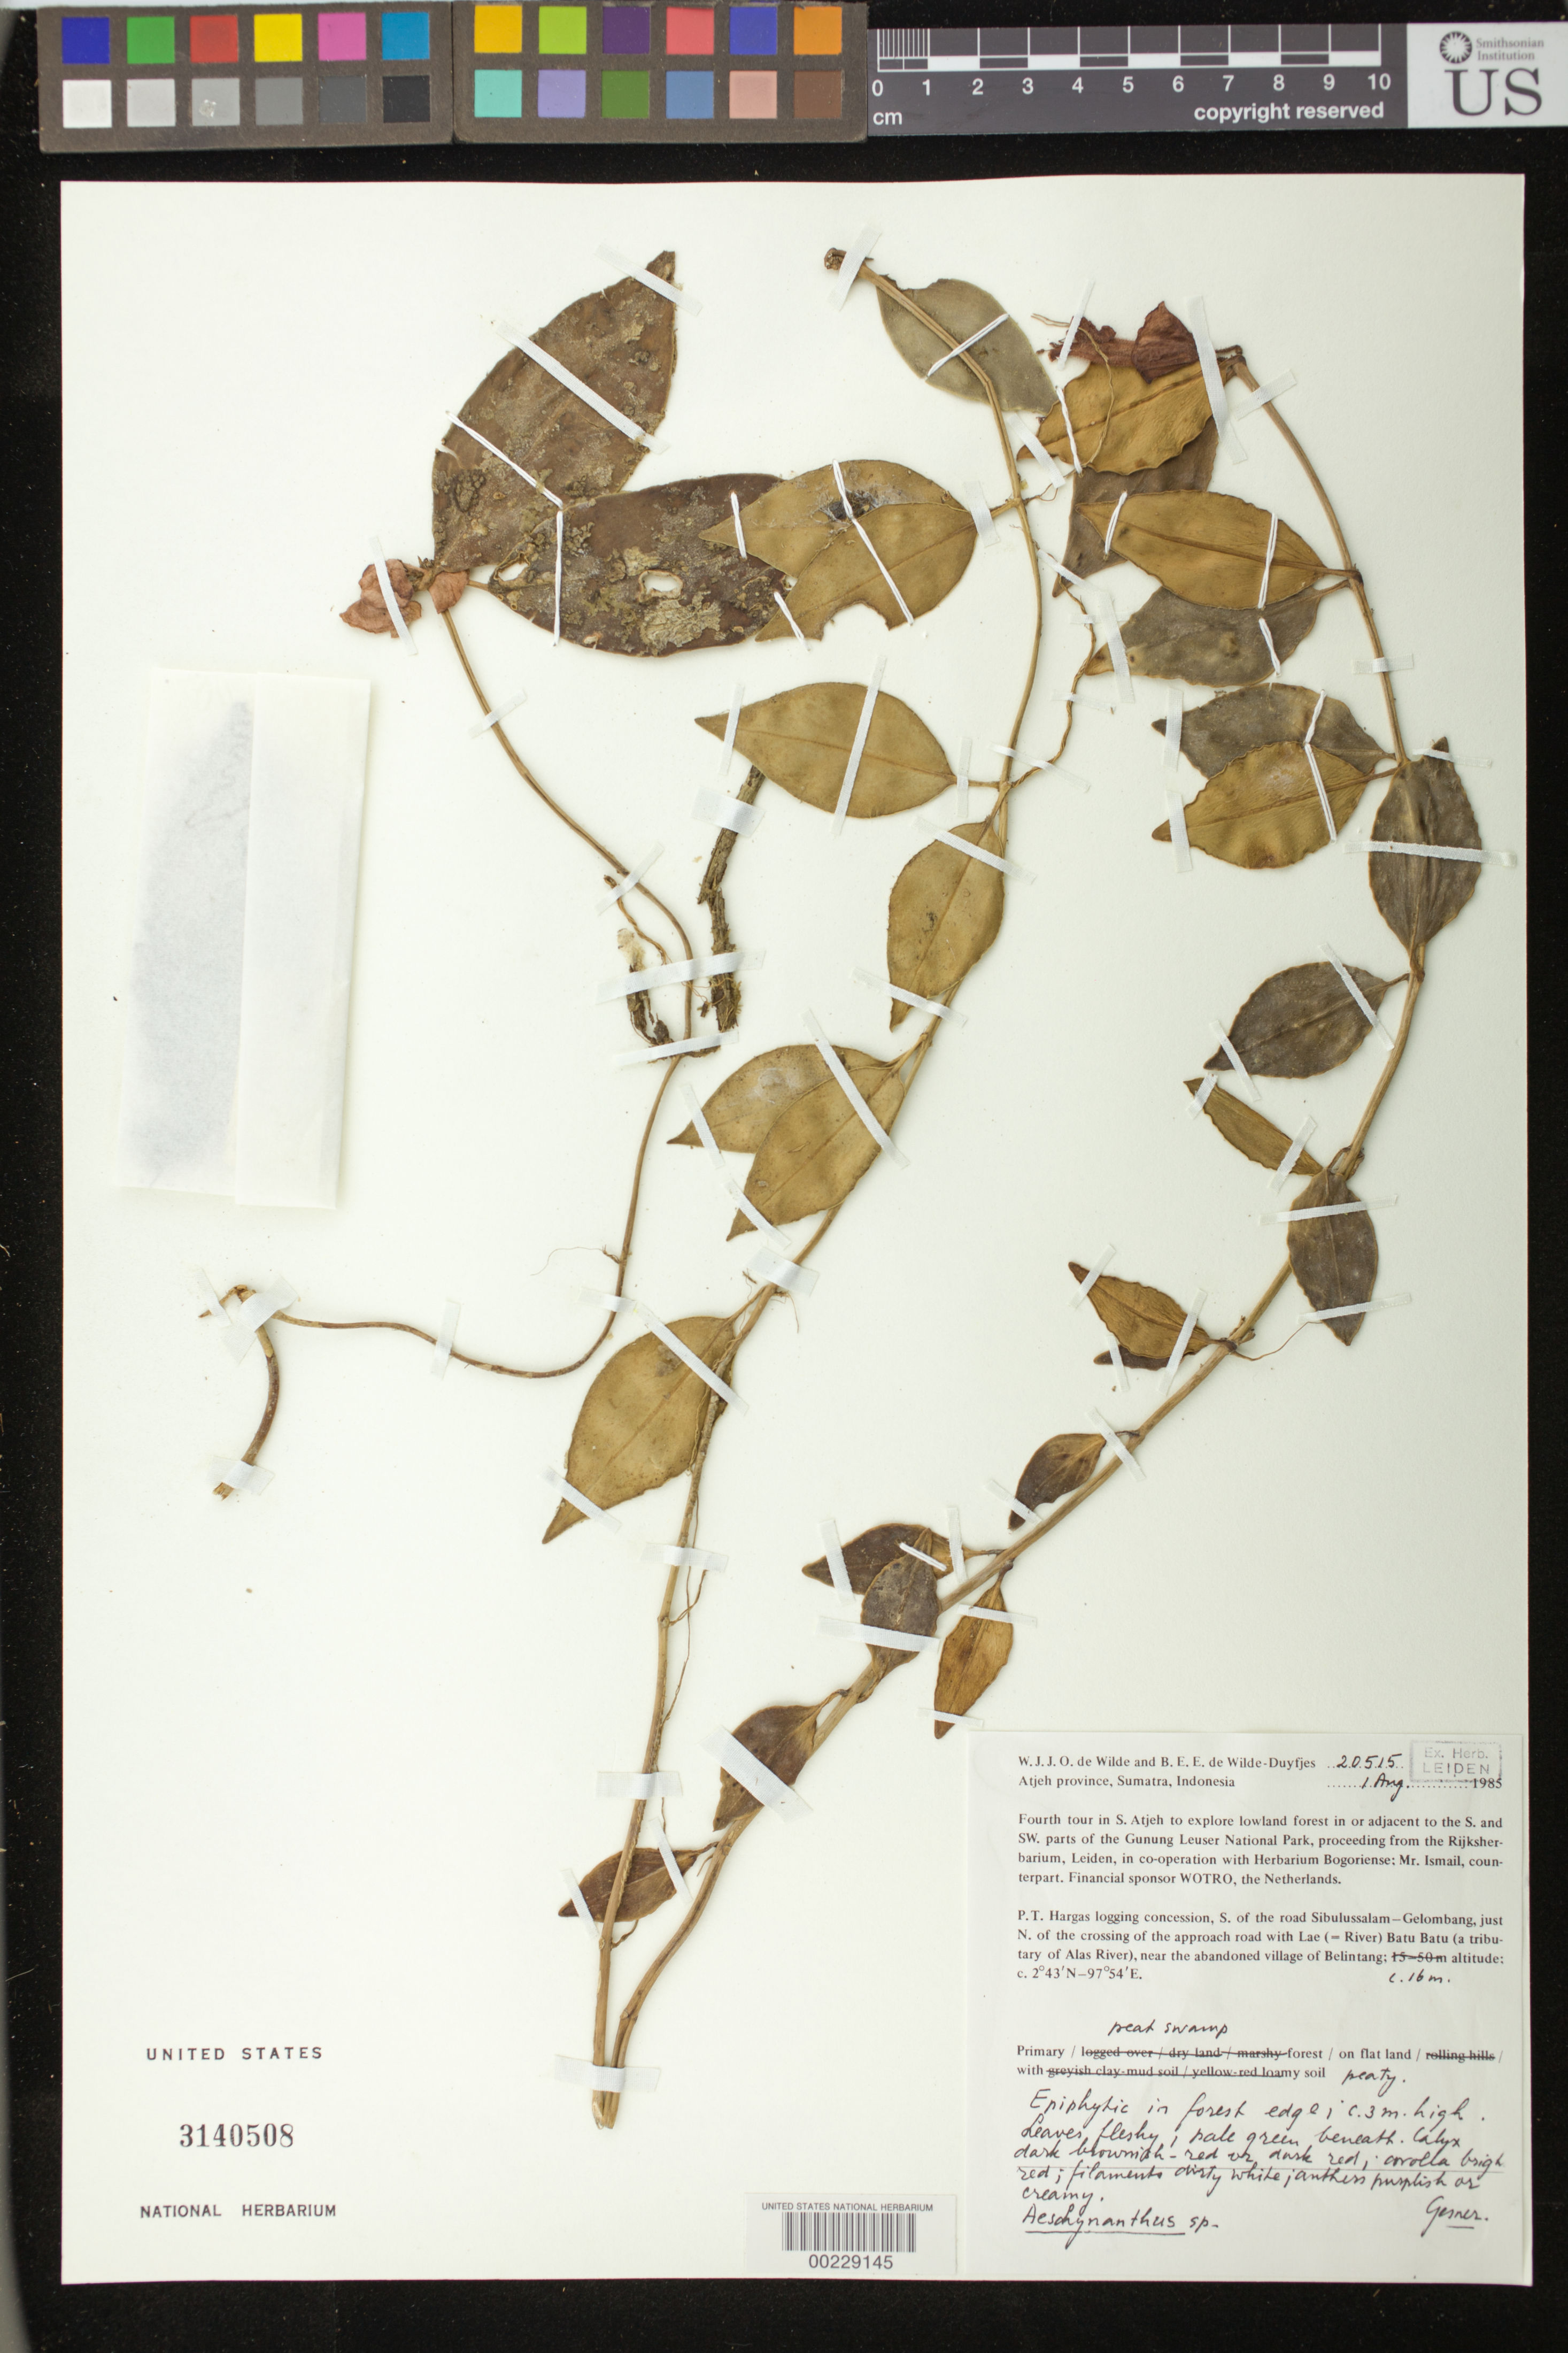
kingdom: Plantae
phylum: Tracheophyta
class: Magnoliopsida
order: Lamiales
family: Gesneriaceae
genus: Aeschynanthus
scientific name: Aeschynanthus sp.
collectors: W. J. de Wilde & B. E. de Wilde-Duyfjes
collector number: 20515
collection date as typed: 01 Aug 1985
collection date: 1985-08-01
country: Indonesia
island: Sumatra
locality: Aceh prov., P.t. hargas logging concession, s of sibulussalam- gelombang road, just n of crossing of approach road with lae batu batu, ...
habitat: Primary peat swamp on flat land with peaty soil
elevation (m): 16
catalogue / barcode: US 3140508